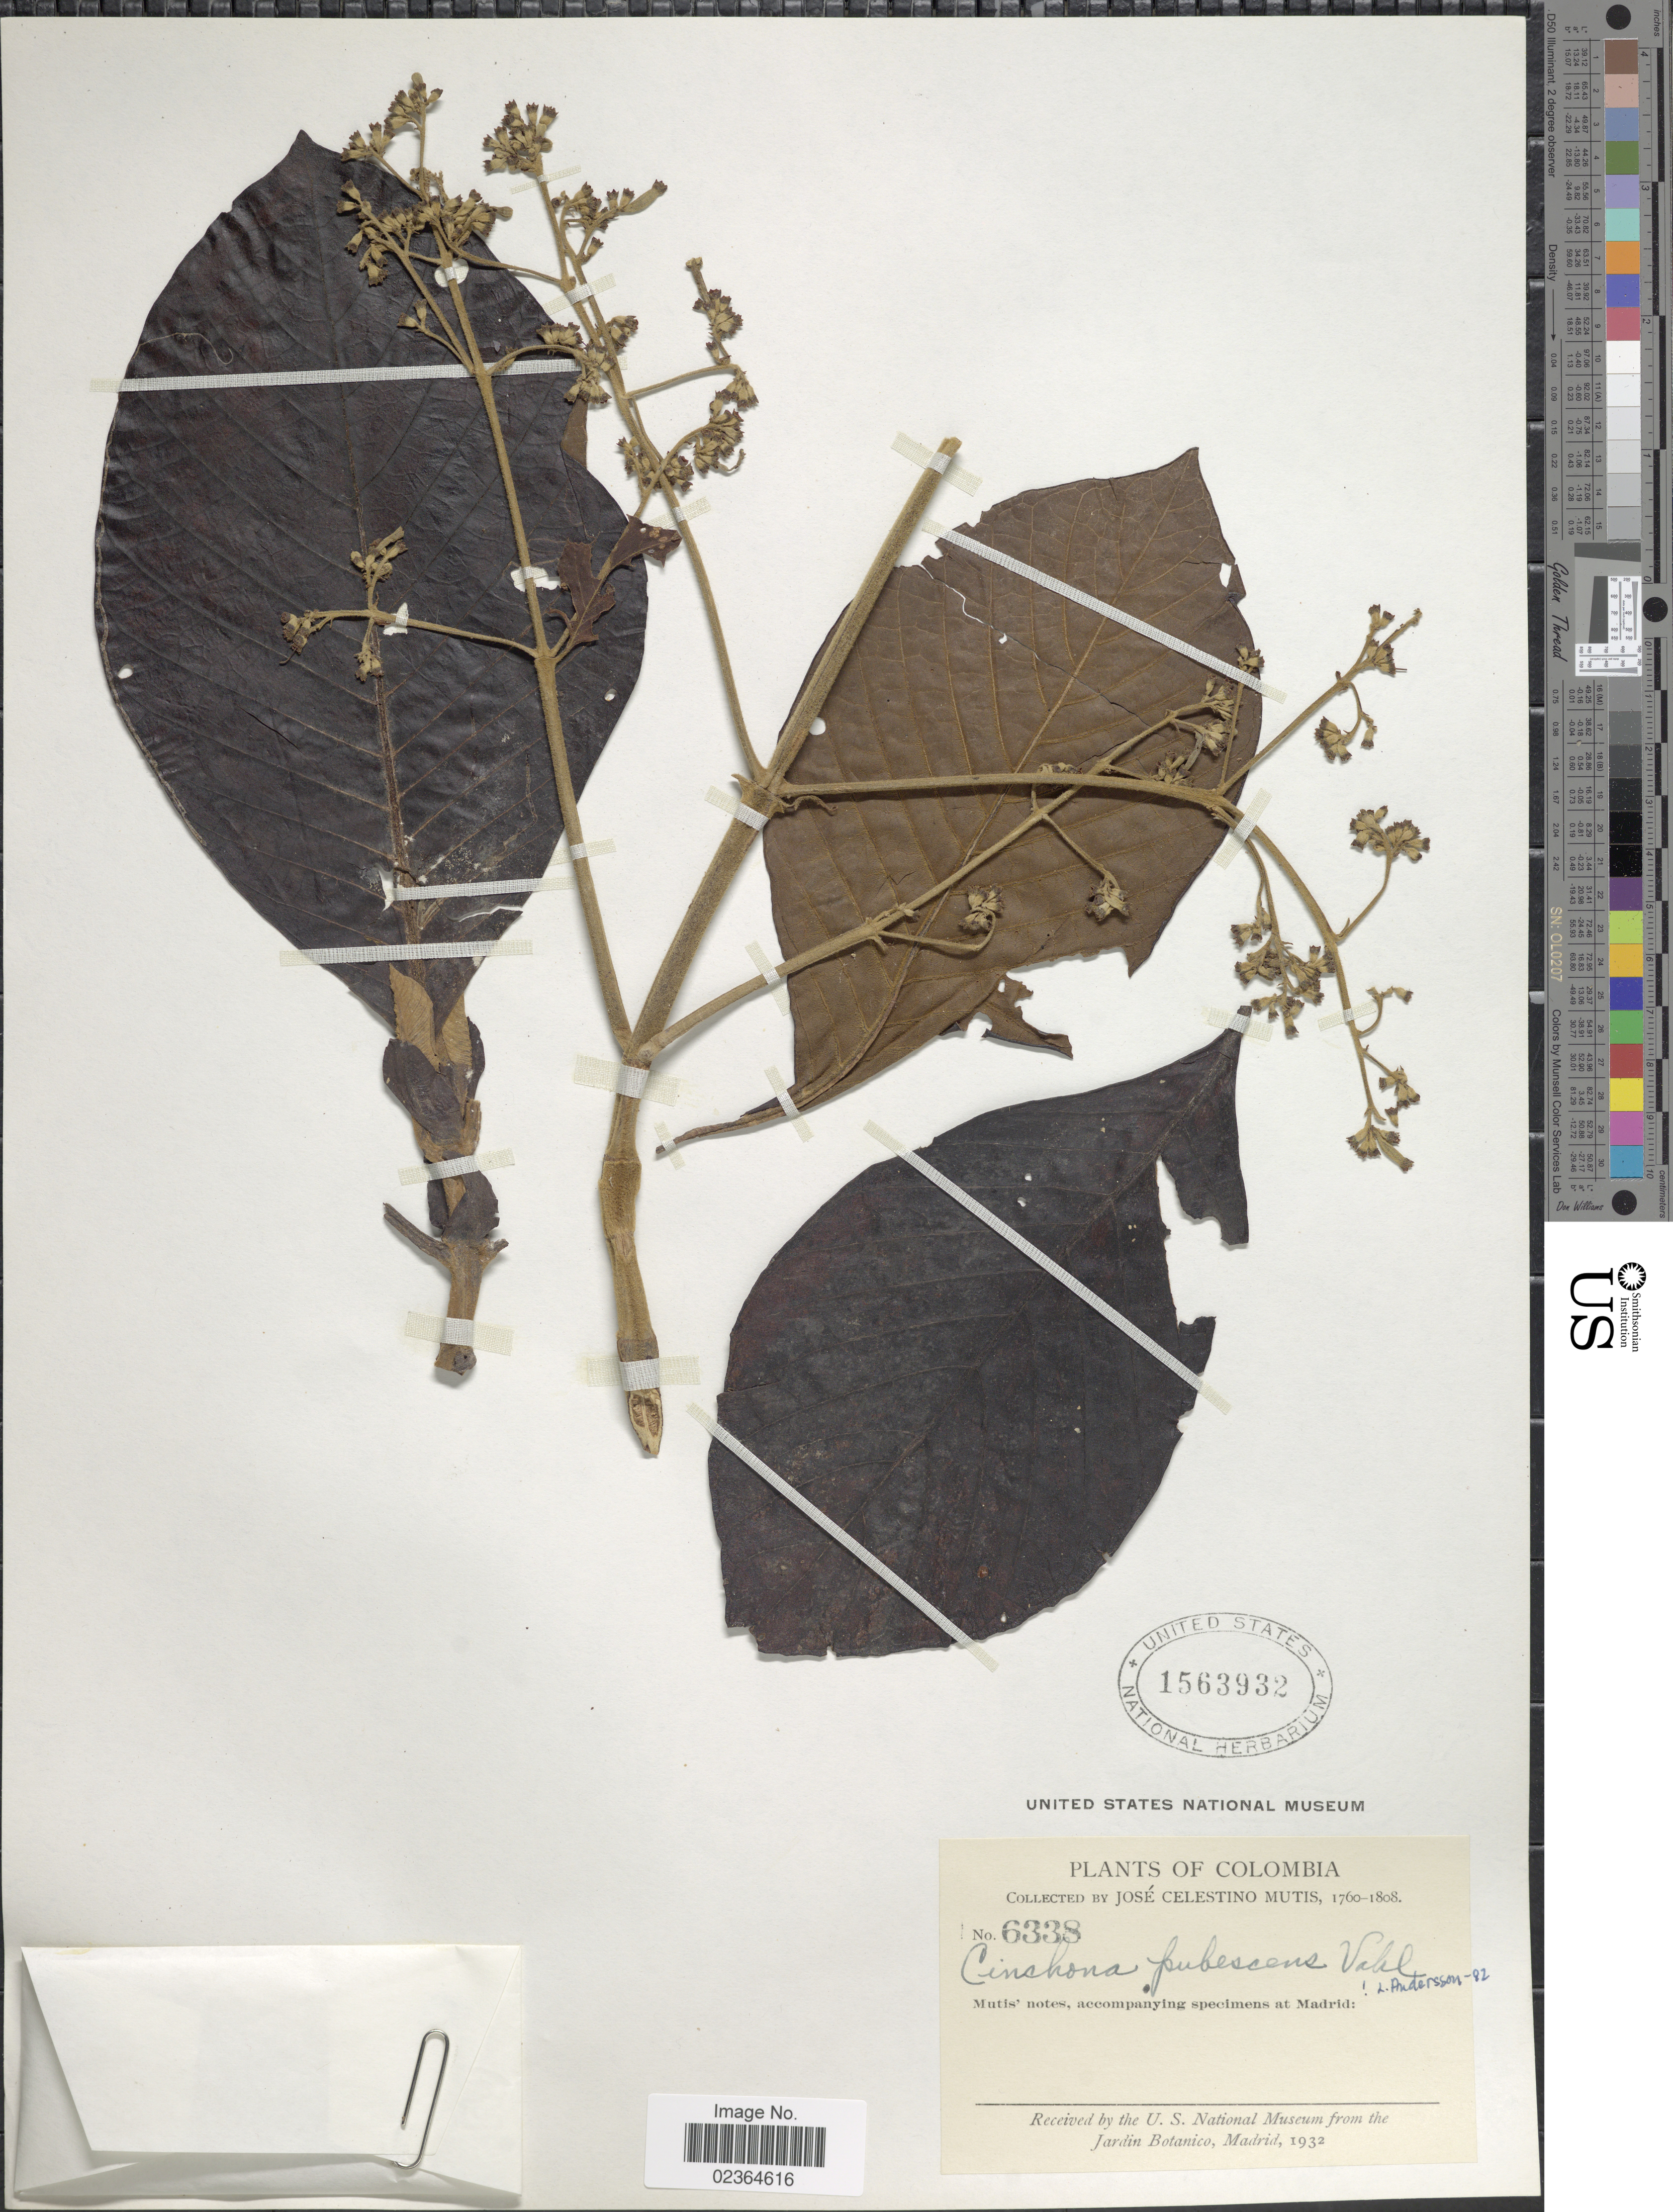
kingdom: Plantae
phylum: Tracheophyta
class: Magnoliopsida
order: Gentianales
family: Rubiaceae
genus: Cinchona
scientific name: Cinchona pubescens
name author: Vahl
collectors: J. C. B. Mutis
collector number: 6338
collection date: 1760/1808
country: Colombia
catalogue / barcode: US 1563932